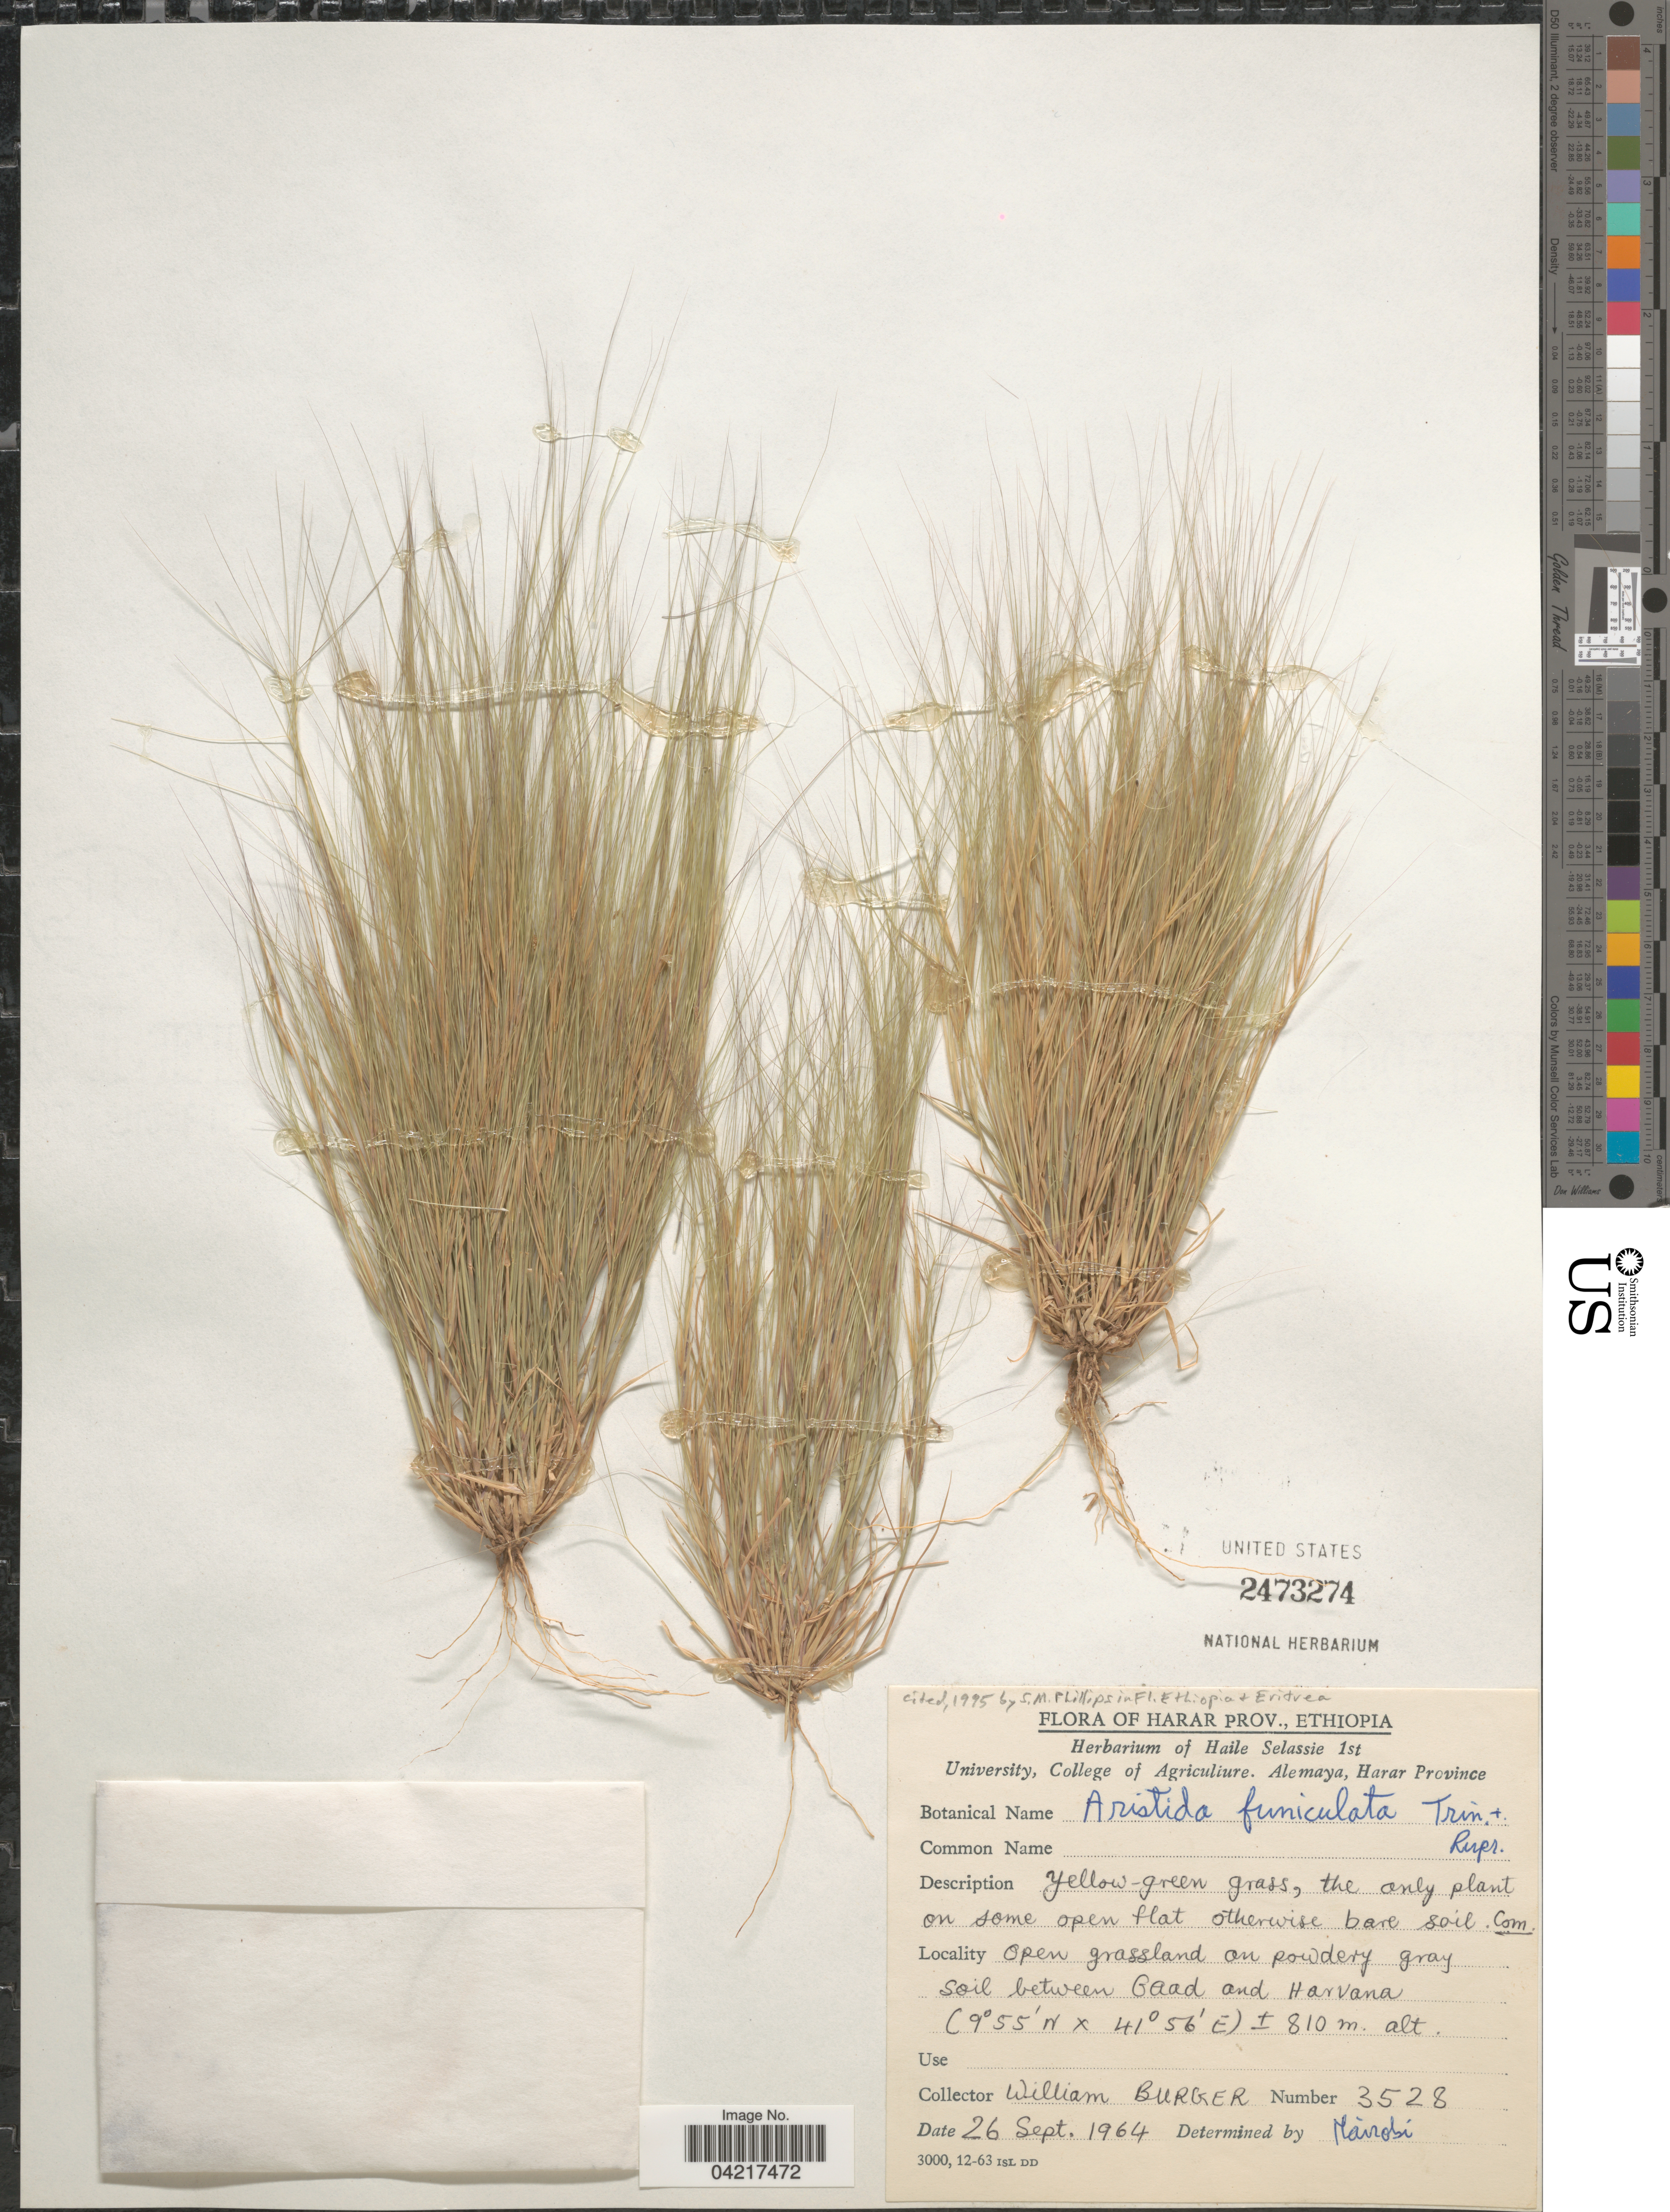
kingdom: Plantae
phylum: Tracheophyta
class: Liliopsida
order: Poales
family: Poaceae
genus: Aristida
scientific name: Aristida funiculata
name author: Trin. & Rupr.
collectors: W. Burger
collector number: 3528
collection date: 1964-09-26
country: Ethiopia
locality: Harar Prov. Open grassland on powdery gray soil between Gaad and Harvana.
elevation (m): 810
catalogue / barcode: US 2473274